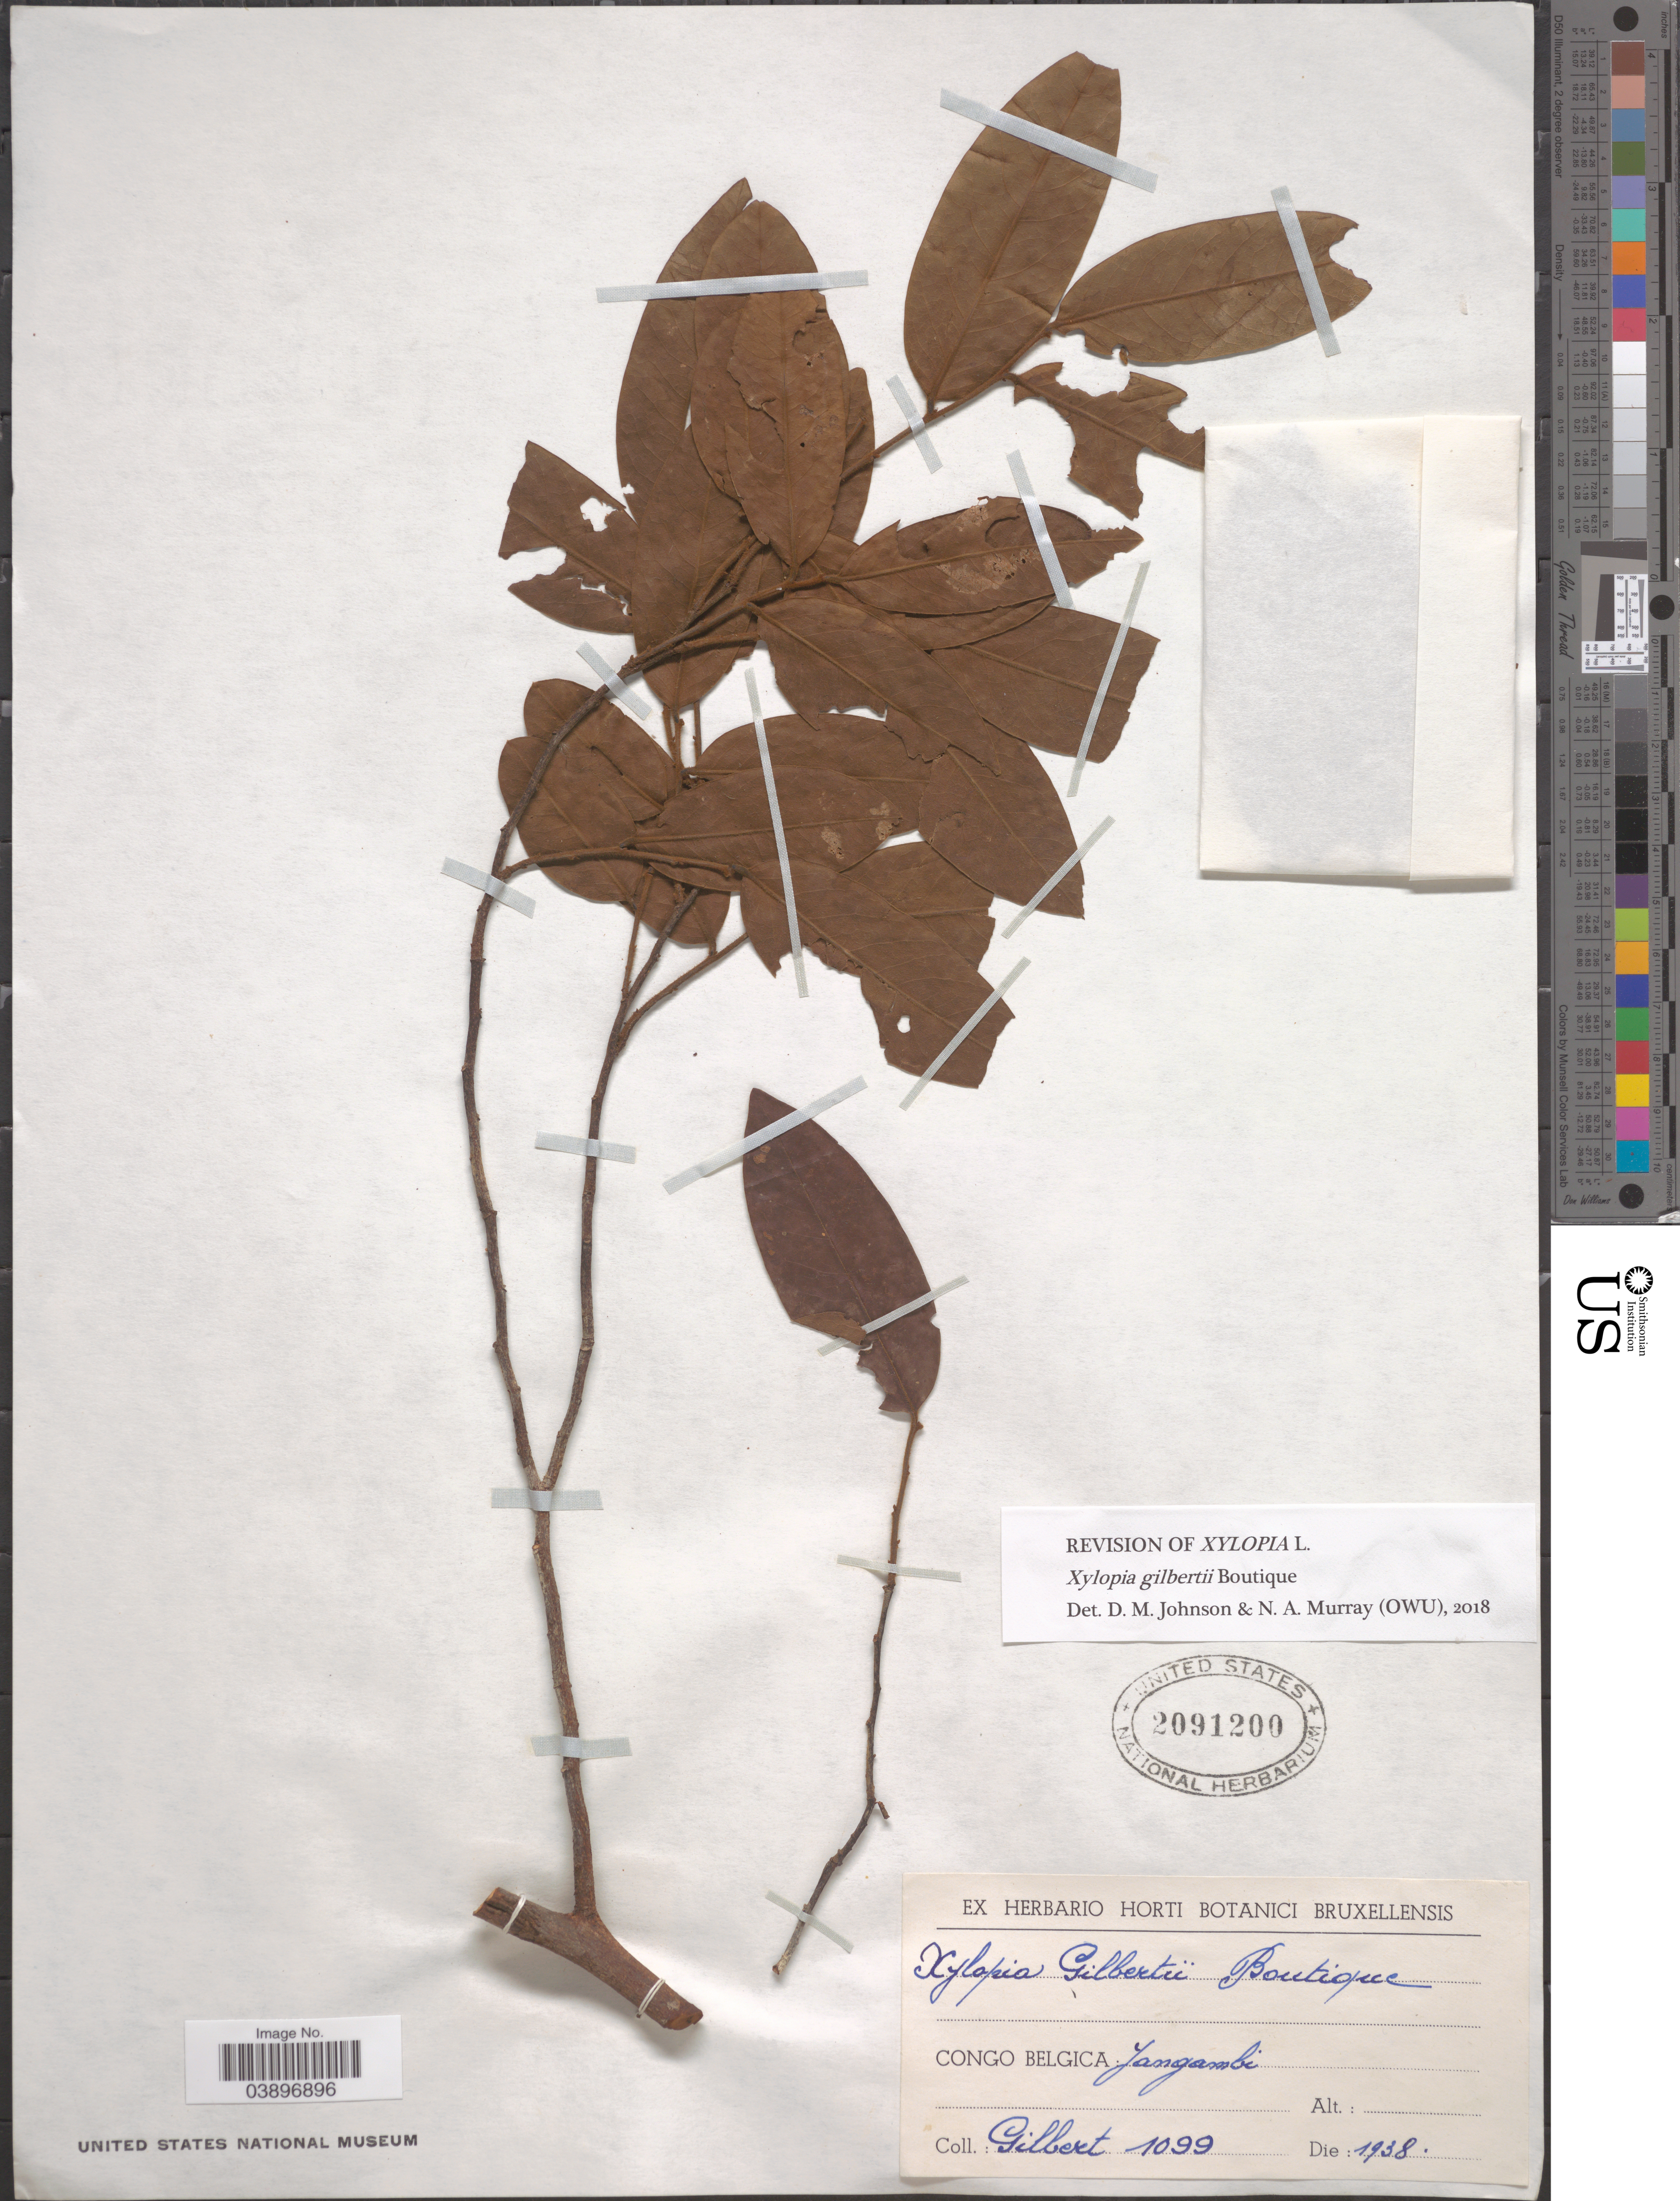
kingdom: Plantae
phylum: Tracheophyta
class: Magnoliopsida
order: Magnoliales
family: Annonaceae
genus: Xylopia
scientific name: Xylopia gilbertii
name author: Boutique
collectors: -. Gilbert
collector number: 1099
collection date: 1938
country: Congo, Democratic Republic of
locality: Congo Belgica: Jangambi.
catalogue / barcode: US 2091200